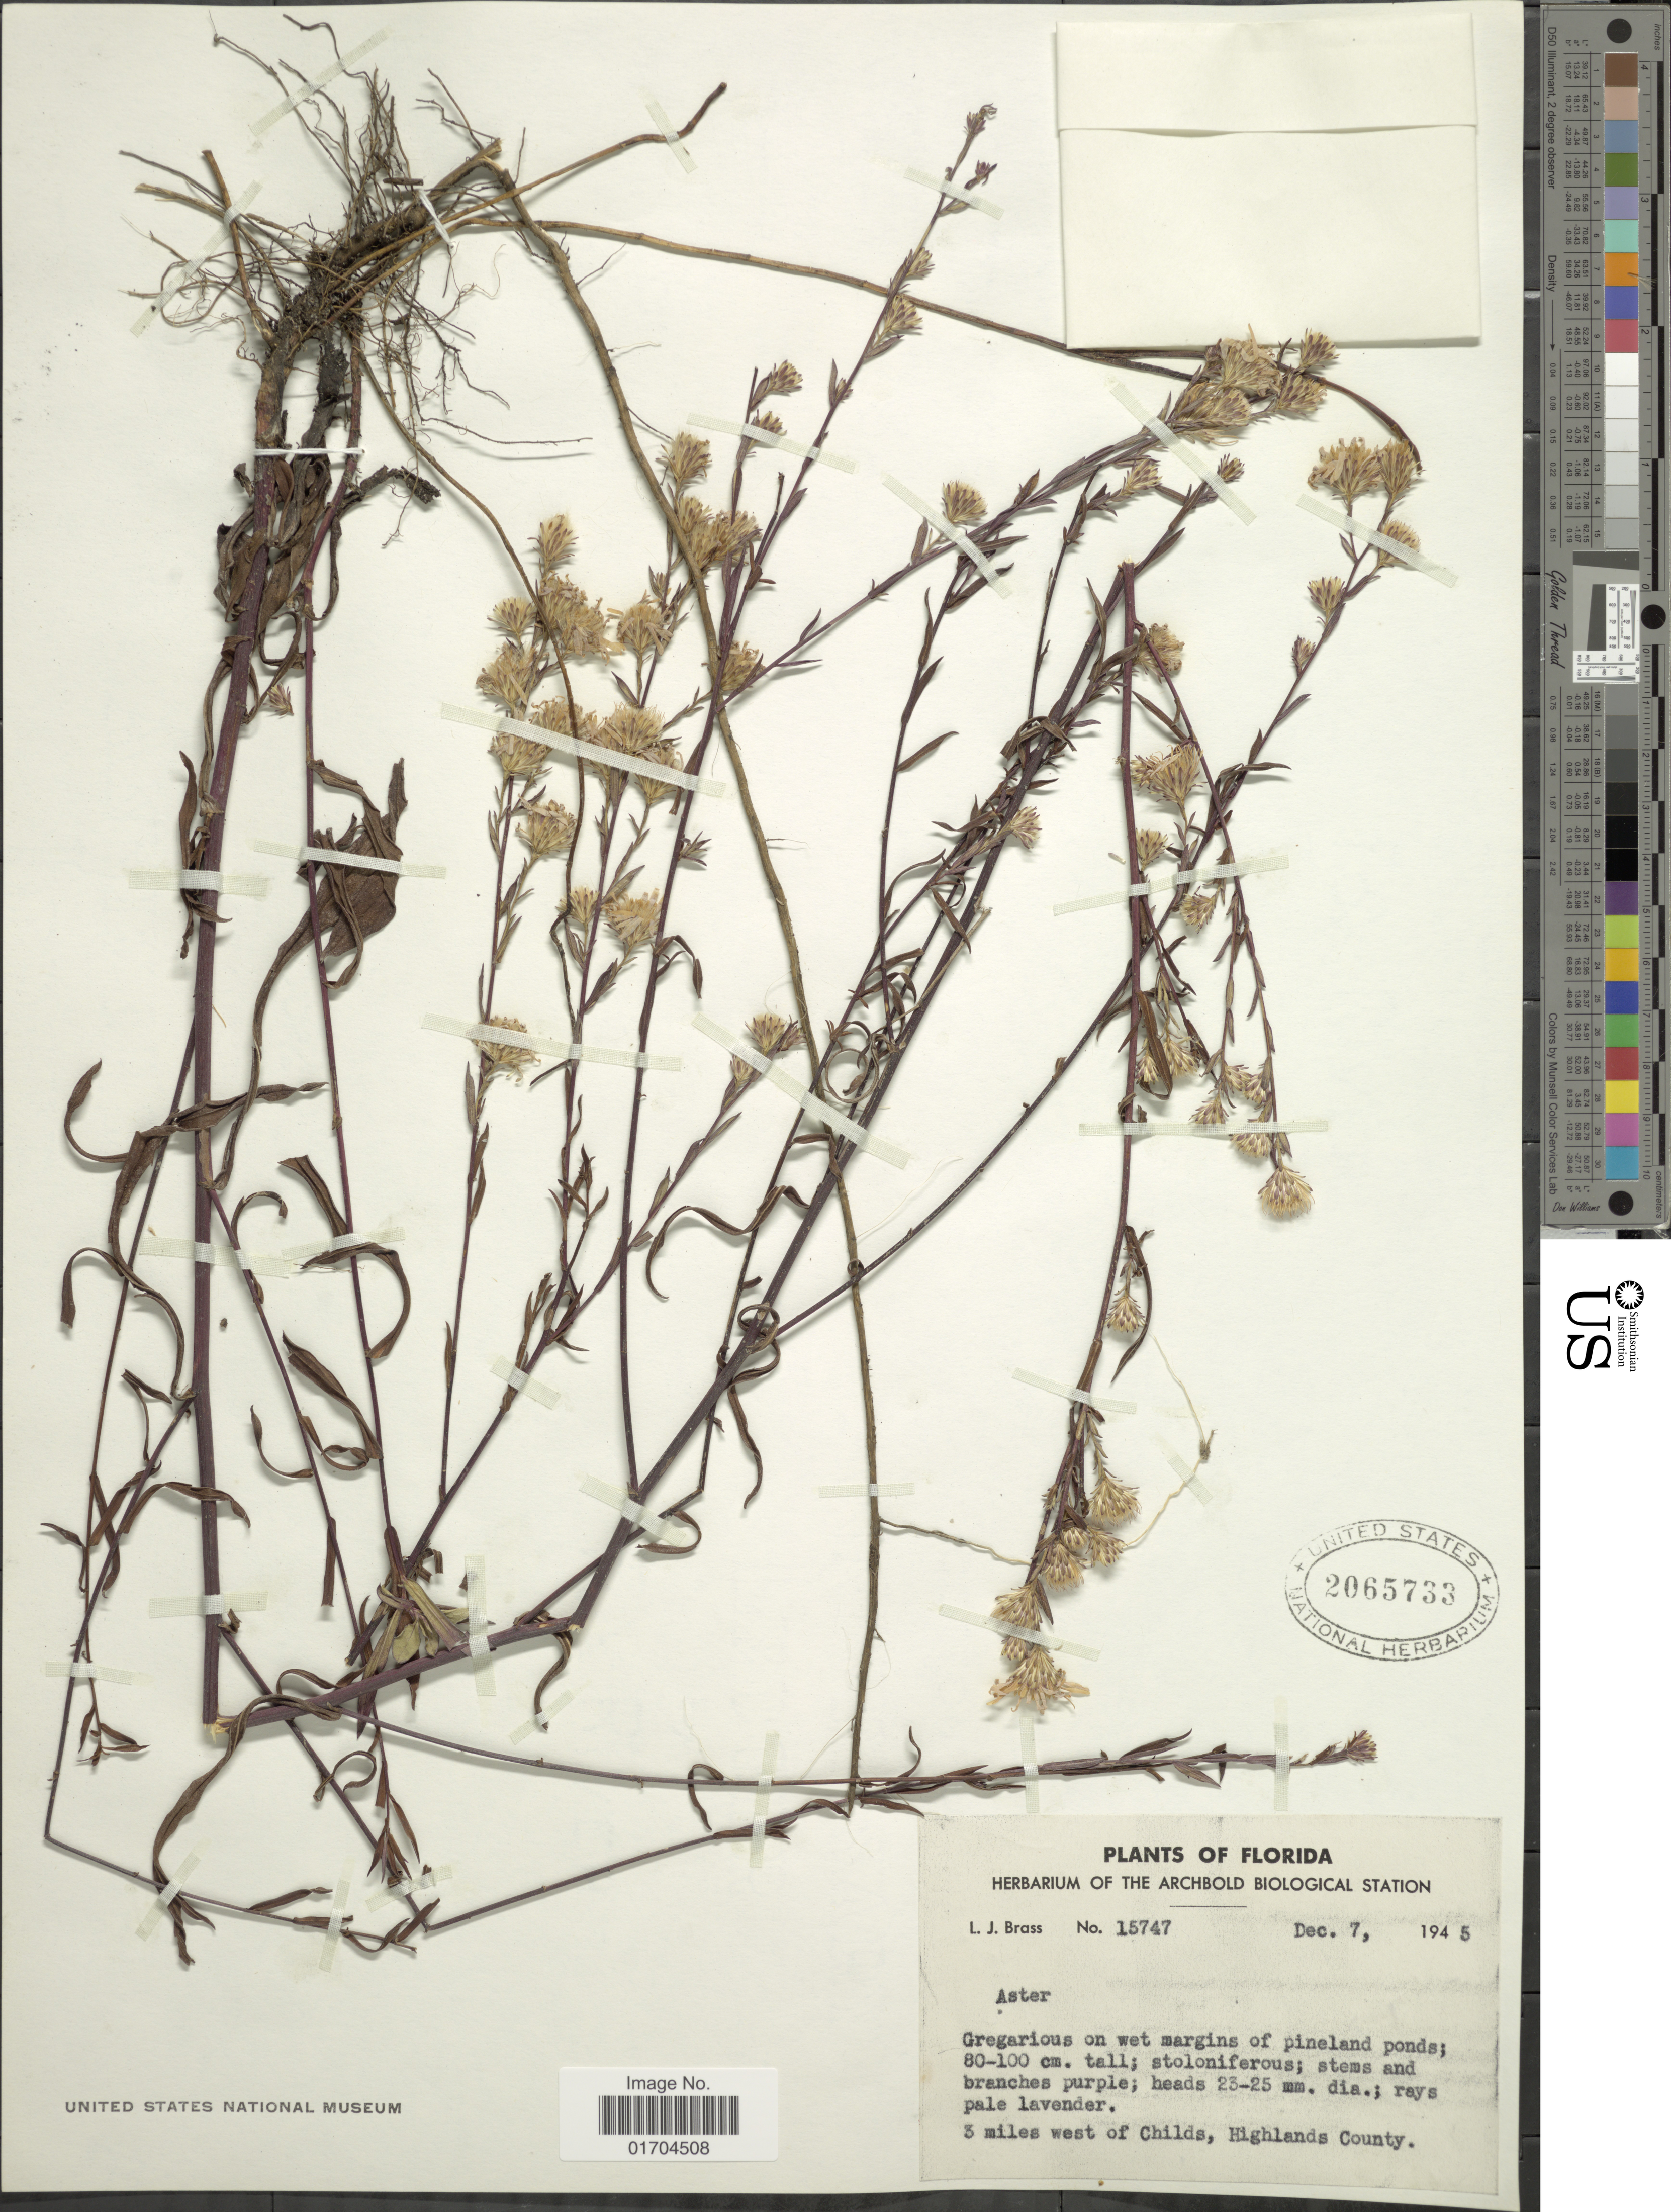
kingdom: Plantae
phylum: Tracheophyta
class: Magnoliopsida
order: Asterales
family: Asteraceae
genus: Symphyotrichum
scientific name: Symphyotrichum sp.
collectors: L. J. Brass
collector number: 15747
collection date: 1945-12-07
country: United States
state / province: Florida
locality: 3 miles west of Childs, Highlands County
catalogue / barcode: US 2065733